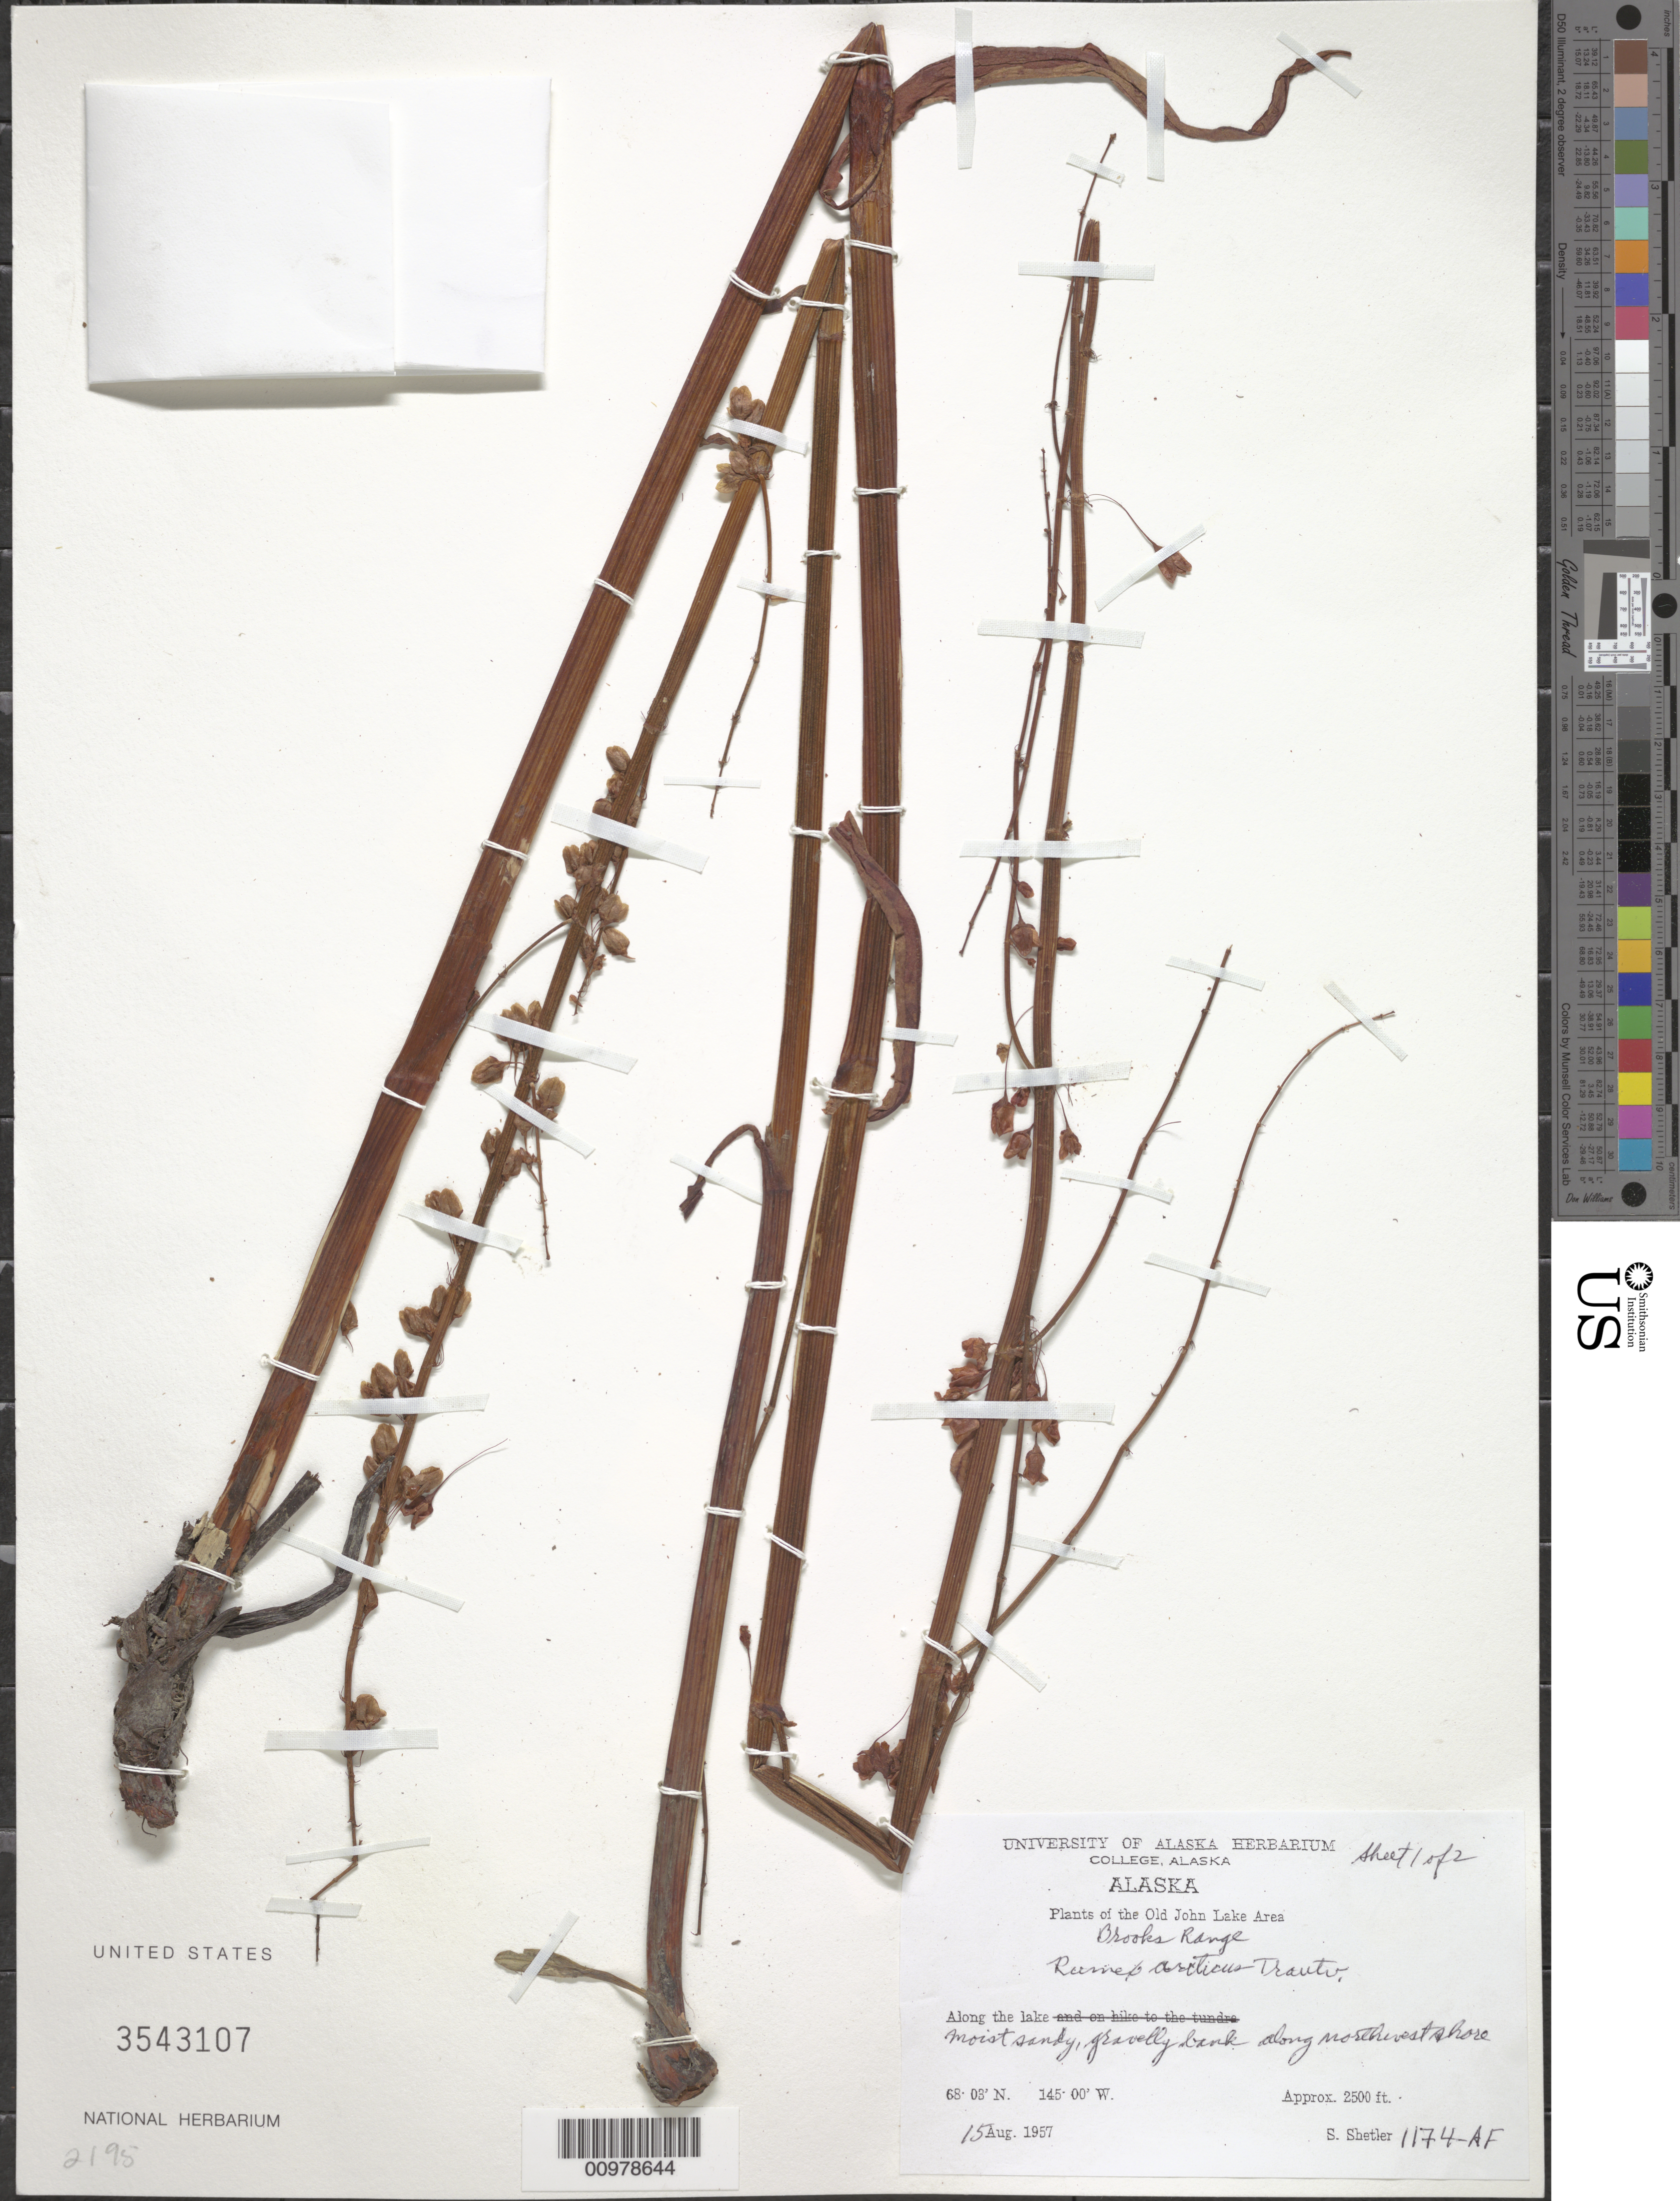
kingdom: Plantae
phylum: Tracheophyta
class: Magnoliopsida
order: Caryophyllales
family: Polygonaceae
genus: Rumex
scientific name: Rumex arcticus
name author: Trautv.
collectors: S. Shetler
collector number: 1174-AF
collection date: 1957-08-15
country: United States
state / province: Alaska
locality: The Old John Lake Area. Brooks Range. Along northwest shore.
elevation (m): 762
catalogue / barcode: US 3543107